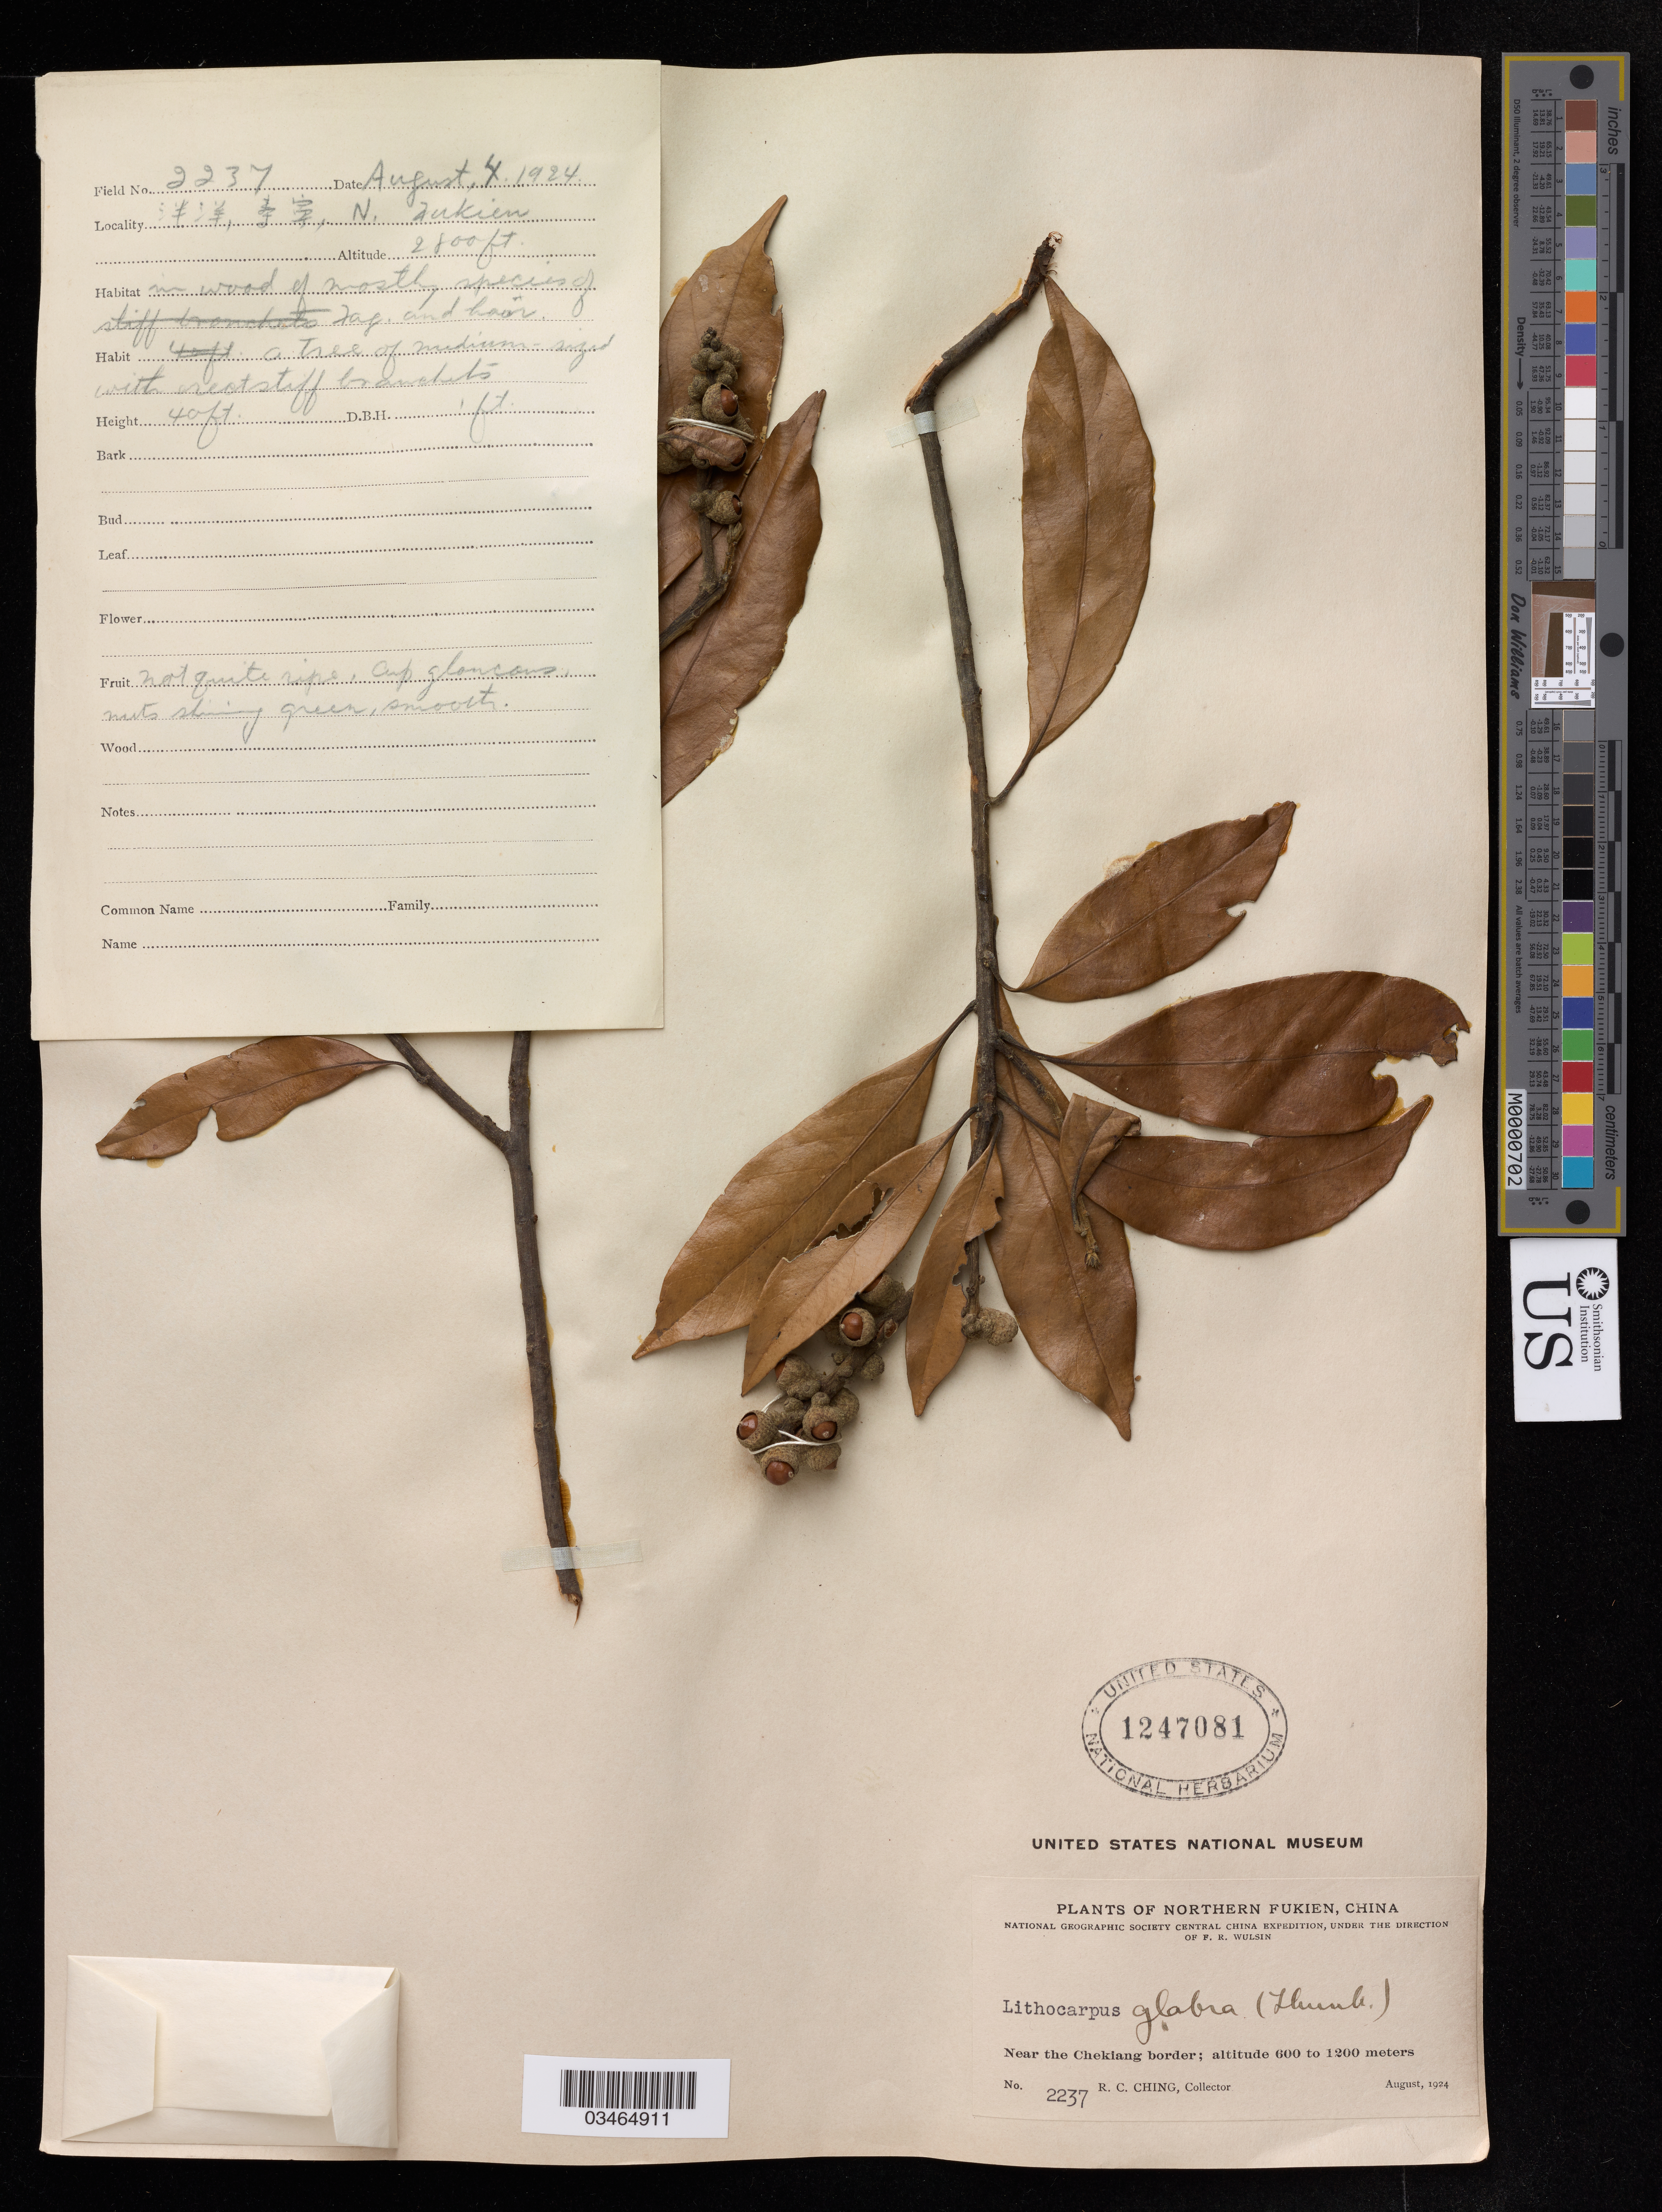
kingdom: Plantae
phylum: Tracheophyta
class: Magnoliopsida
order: Fagales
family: Fagaceae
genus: Lithocarpus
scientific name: Lithocarpus glaber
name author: (Thunb.) Nakai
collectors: R. Ching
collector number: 2237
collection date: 1924-08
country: China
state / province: Fujian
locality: Northern Fukien. Near the Chekiang border.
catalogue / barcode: US 1247081